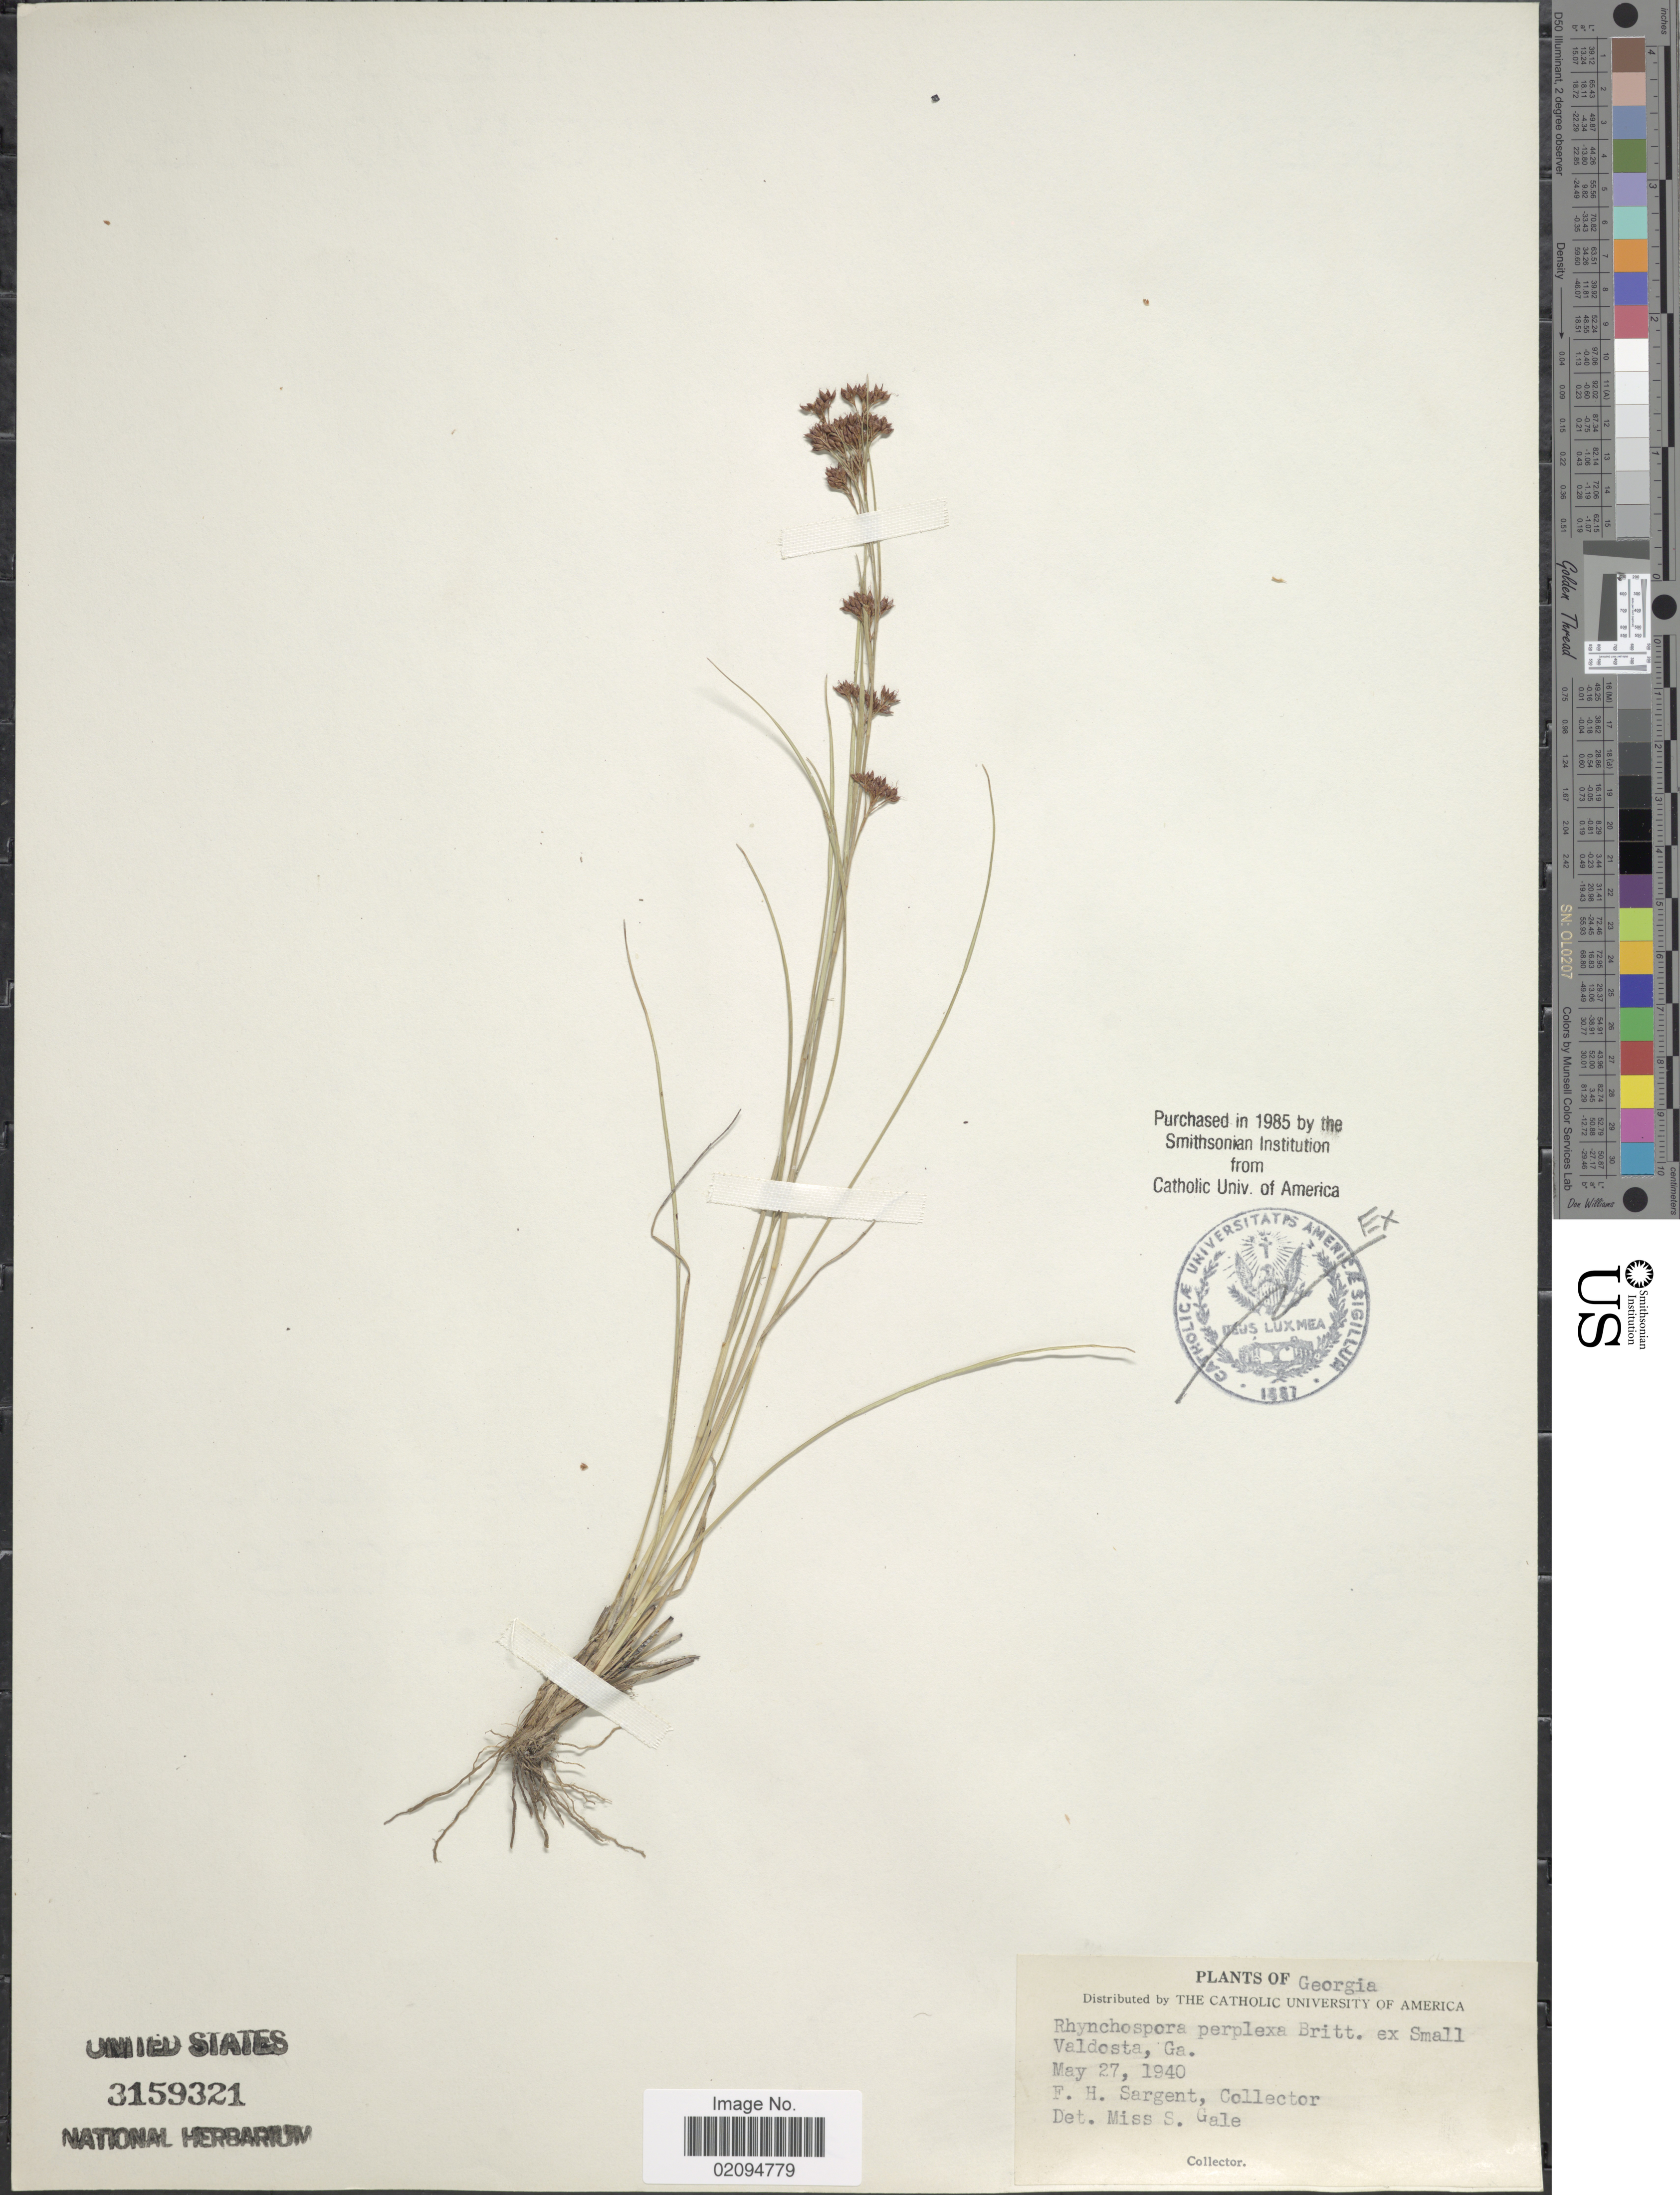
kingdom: Plantae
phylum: Tracheophyta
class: Liliopsida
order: Poales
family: Cyperaceae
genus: Rhynchospora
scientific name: Rhynchospora perplexa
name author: Britton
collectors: F. H. Sargent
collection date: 1940-05-27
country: United States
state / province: Georgia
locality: Valdosta,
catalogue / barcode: US 3159321